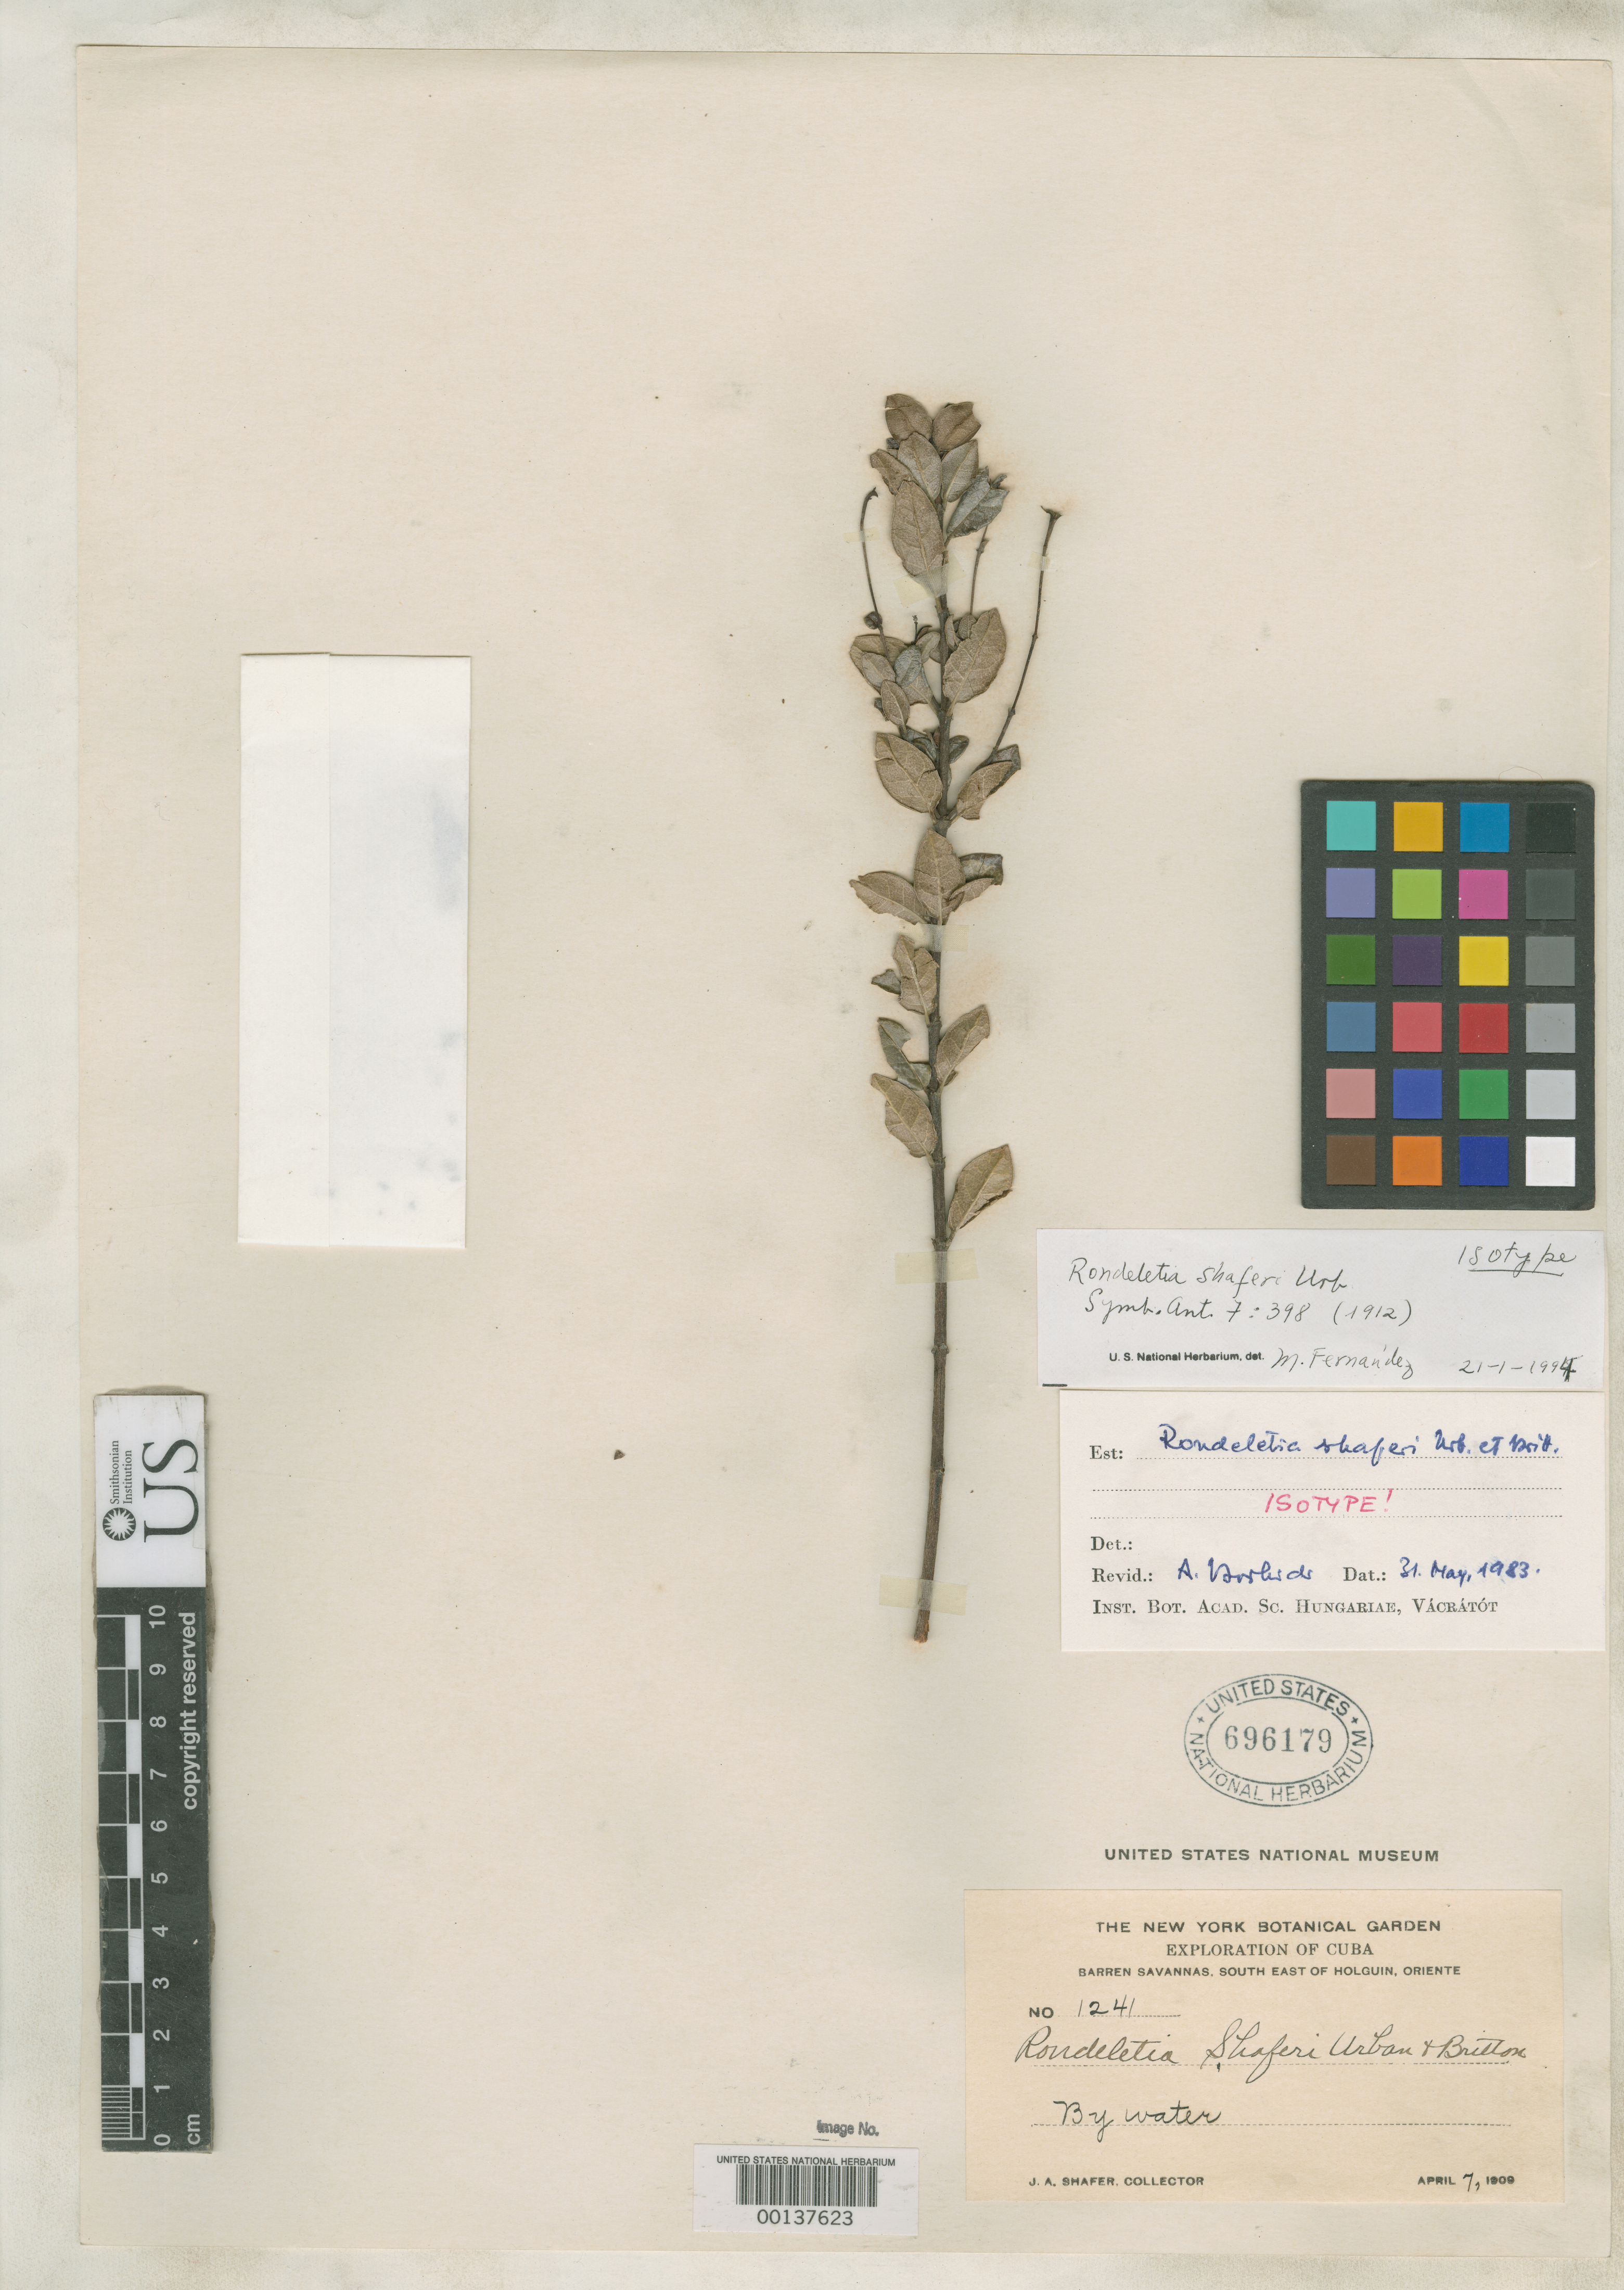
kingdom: Plantae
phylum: Tracheophyta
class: Magnoliopsida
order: Gentianales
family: Rubiaceae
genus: Rondeletia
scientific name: Rondeletia shaferi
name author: Urb. & Britton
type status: Isotype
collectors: J. A. Shafer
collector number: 1241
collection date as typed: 07 Apr 1909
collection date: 1909-04-07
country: Cuba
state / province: Oriente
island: Greater Antilles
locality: Near Holguin.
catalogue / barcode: US 696179